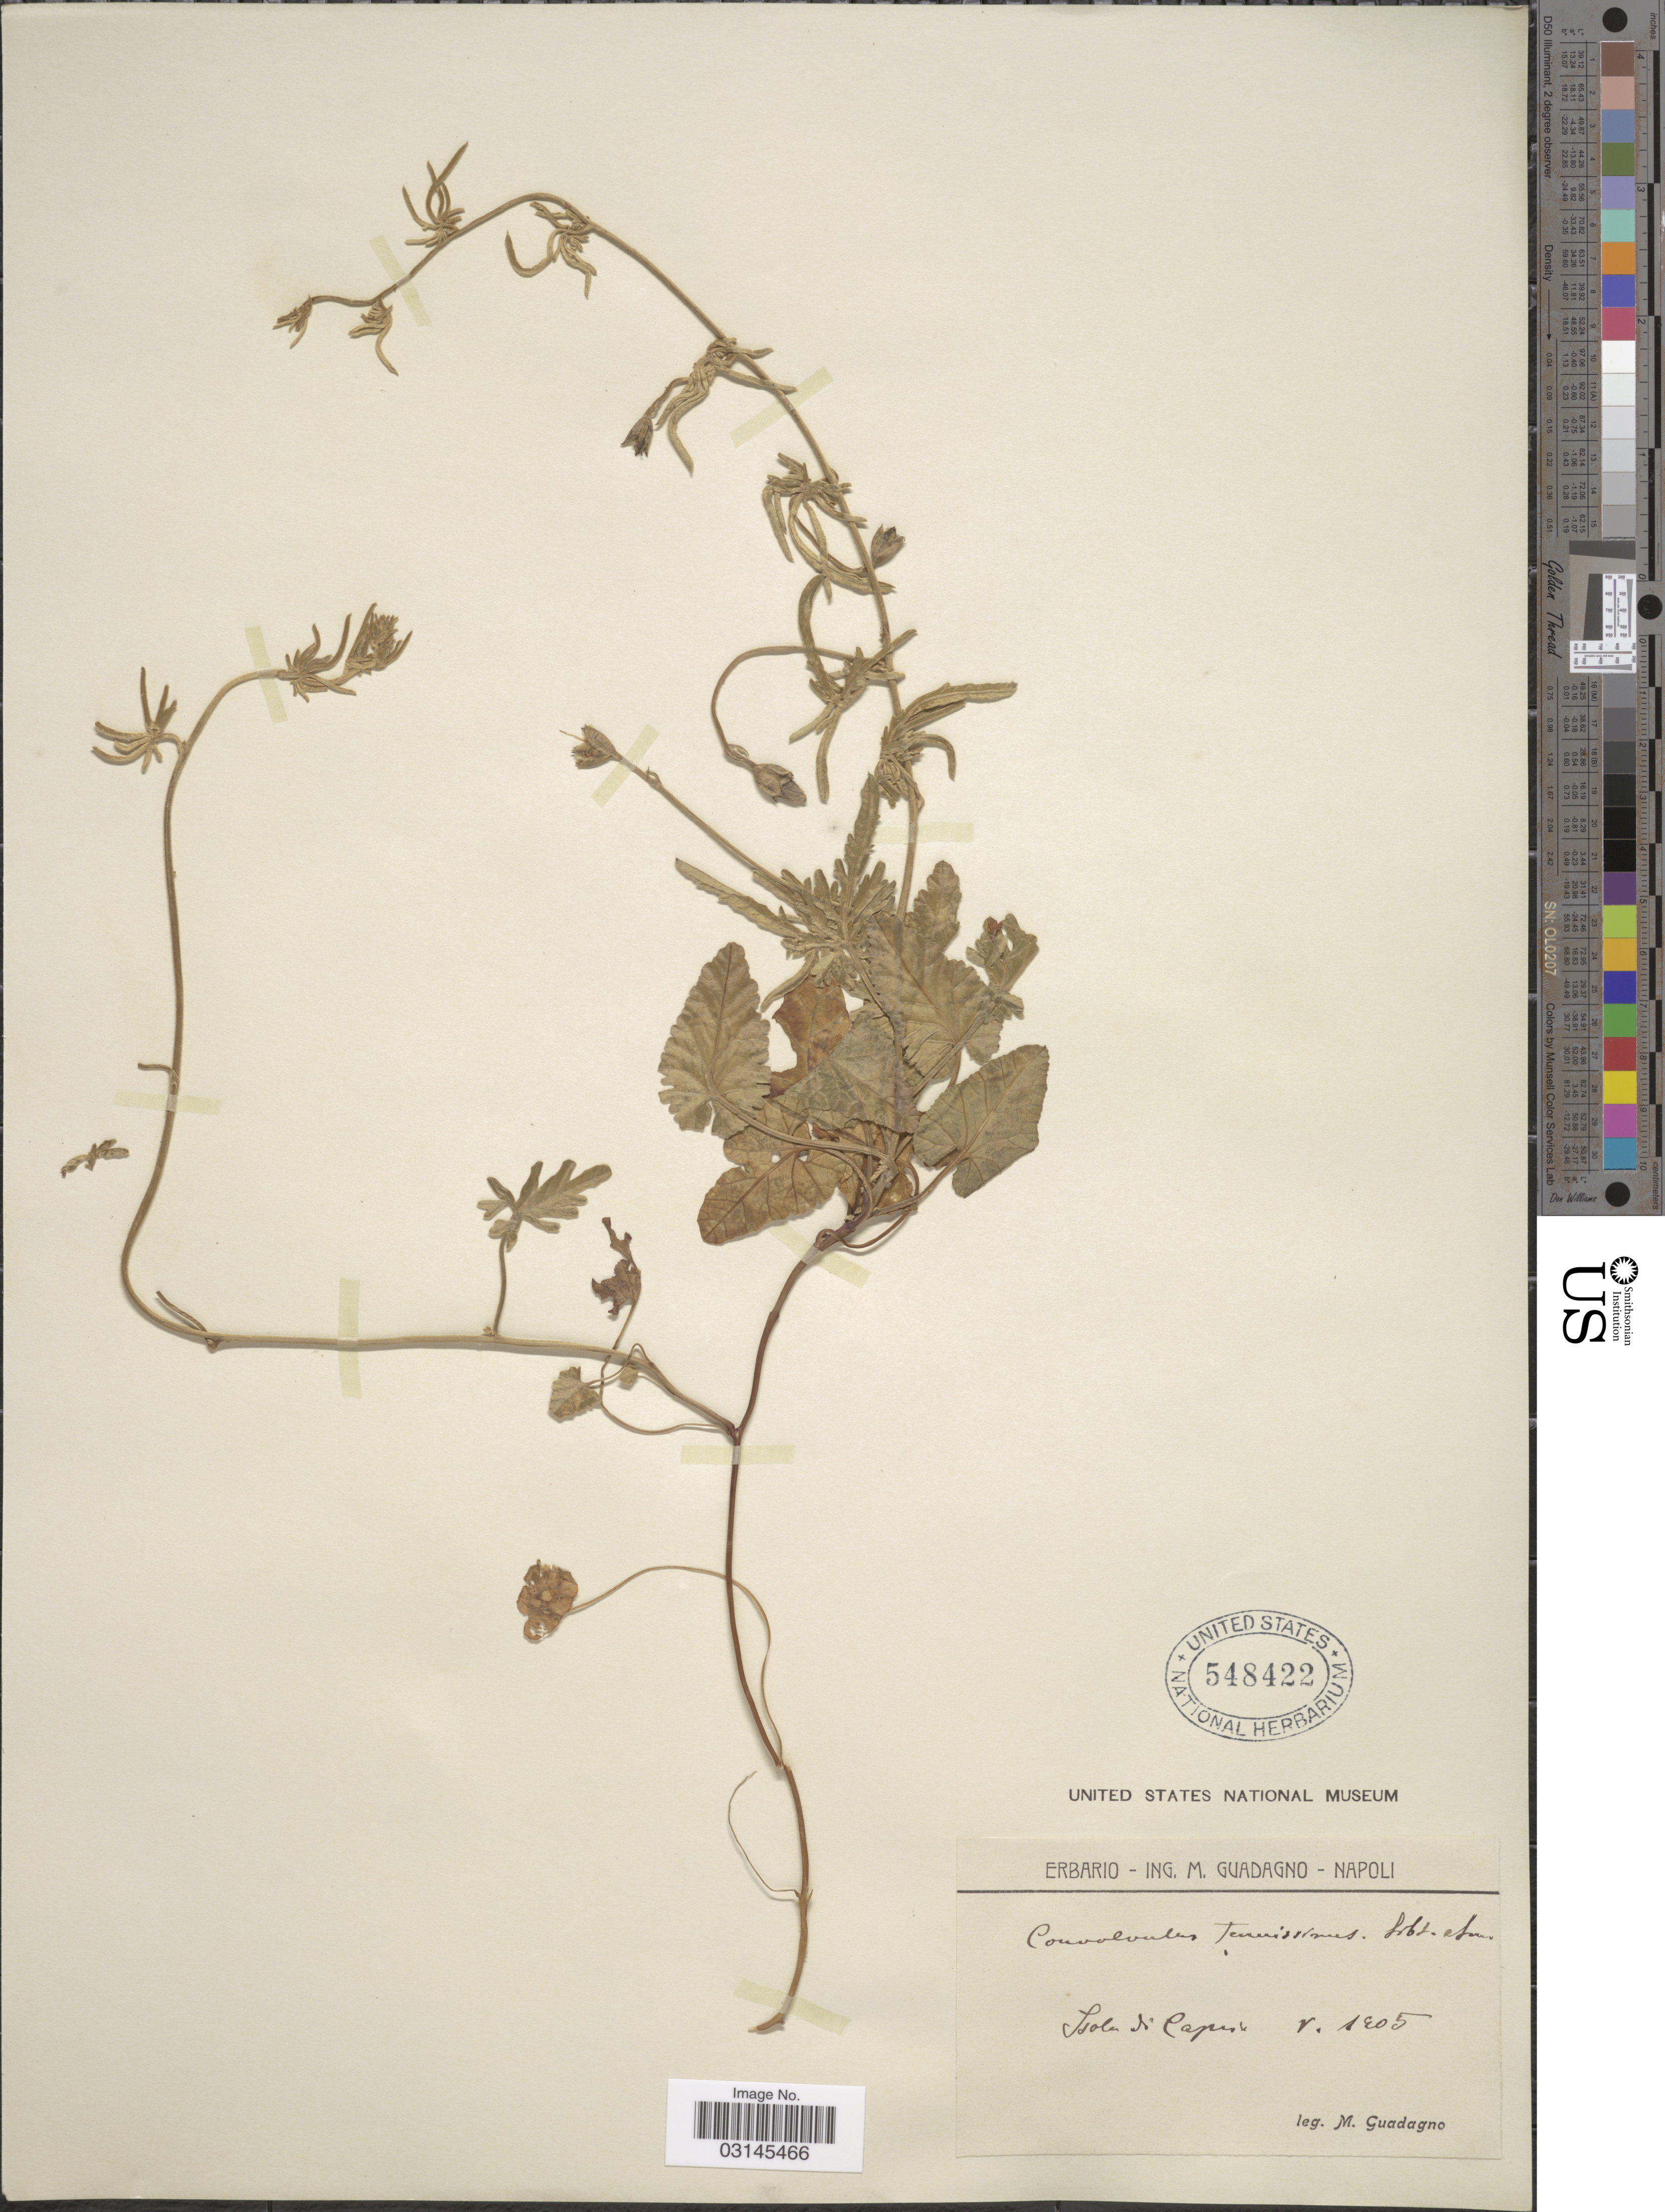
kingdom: Plantae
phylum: Tracheophyta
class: Magnoliopsida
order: Solanales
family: Convolvulaceae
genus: Convolvulus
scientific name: Convolvulus althaeoides var. pedatus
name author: Choisy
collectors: M. Guadagno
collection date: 1905-05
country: Italy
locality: Isola di Capri.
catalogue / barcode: US 548422